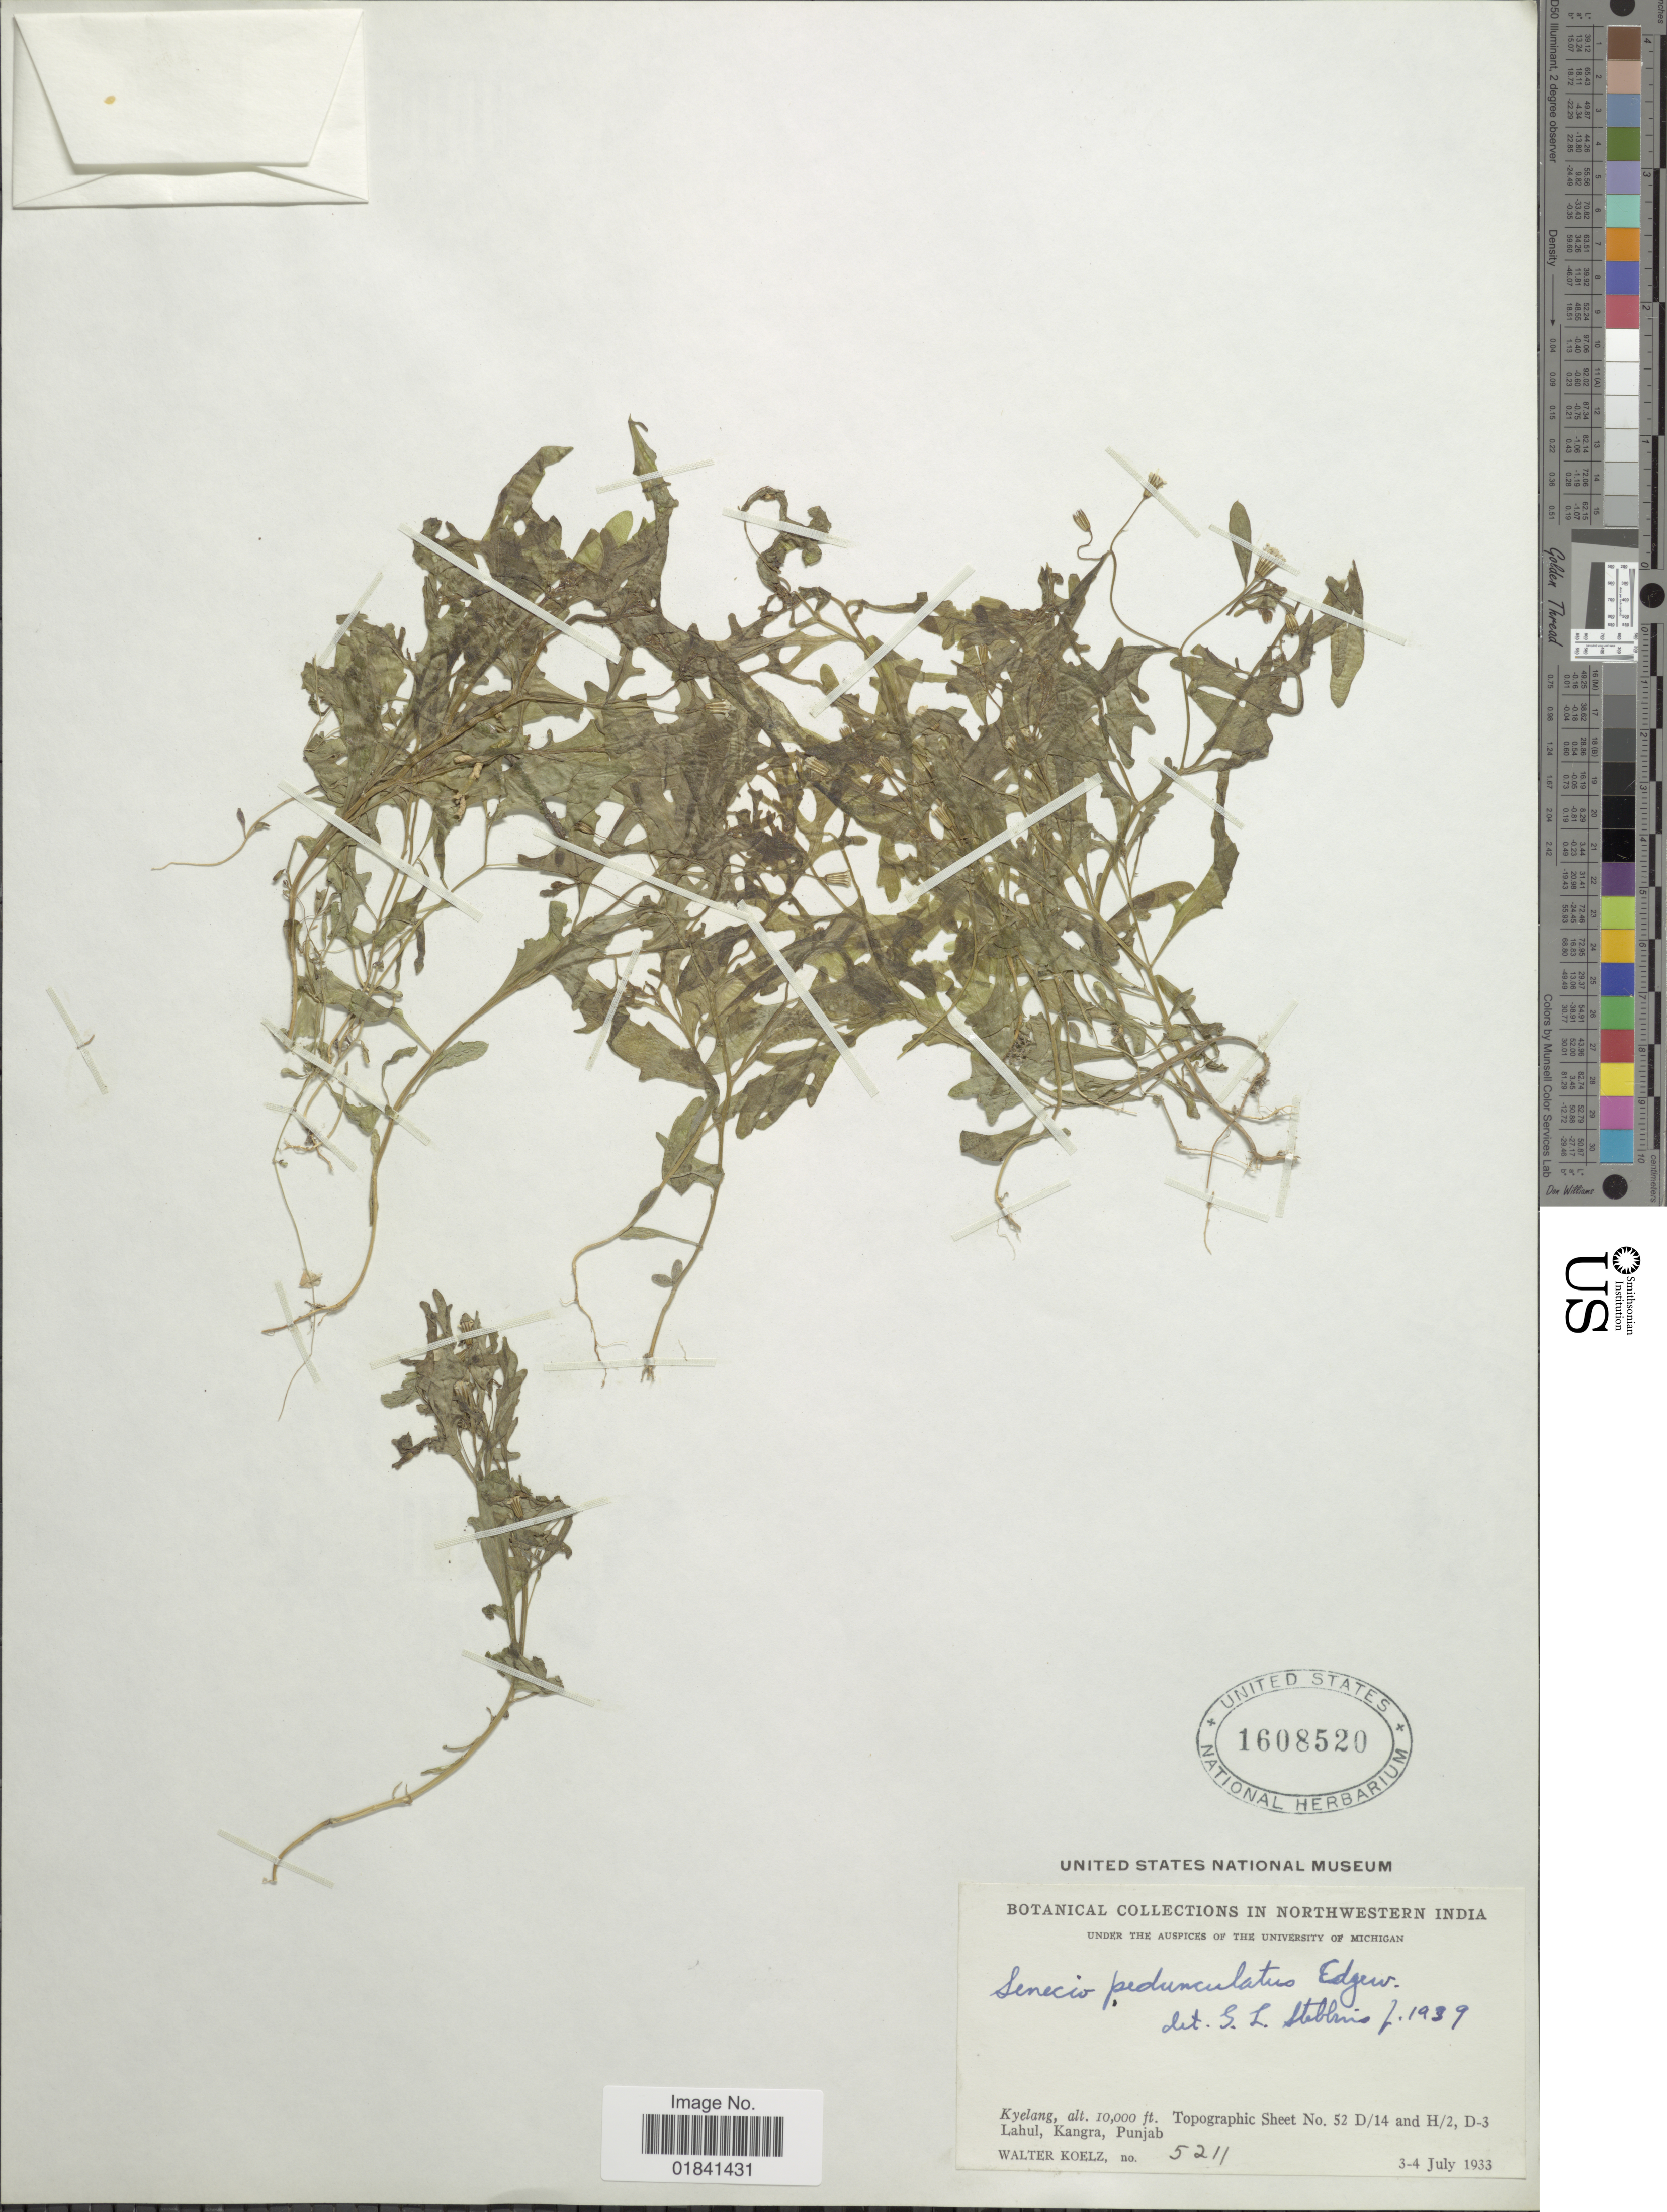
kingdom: Plantae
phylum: Tracheophyta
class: Magnoliopsida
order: Asterales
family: Asteraceae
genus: Senecio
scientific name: Senecio pedunculatus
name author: Edgew.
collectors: W. N. Koelz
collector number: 5211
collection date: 1933-07-03/1933-07-04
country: India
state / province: Himachal Pradesh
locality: Northwestern India, Kyelang, Topographic Sheet no. 52 D/14 and H/2, D-3 Lahul, Kangra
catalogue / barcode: US 1608520